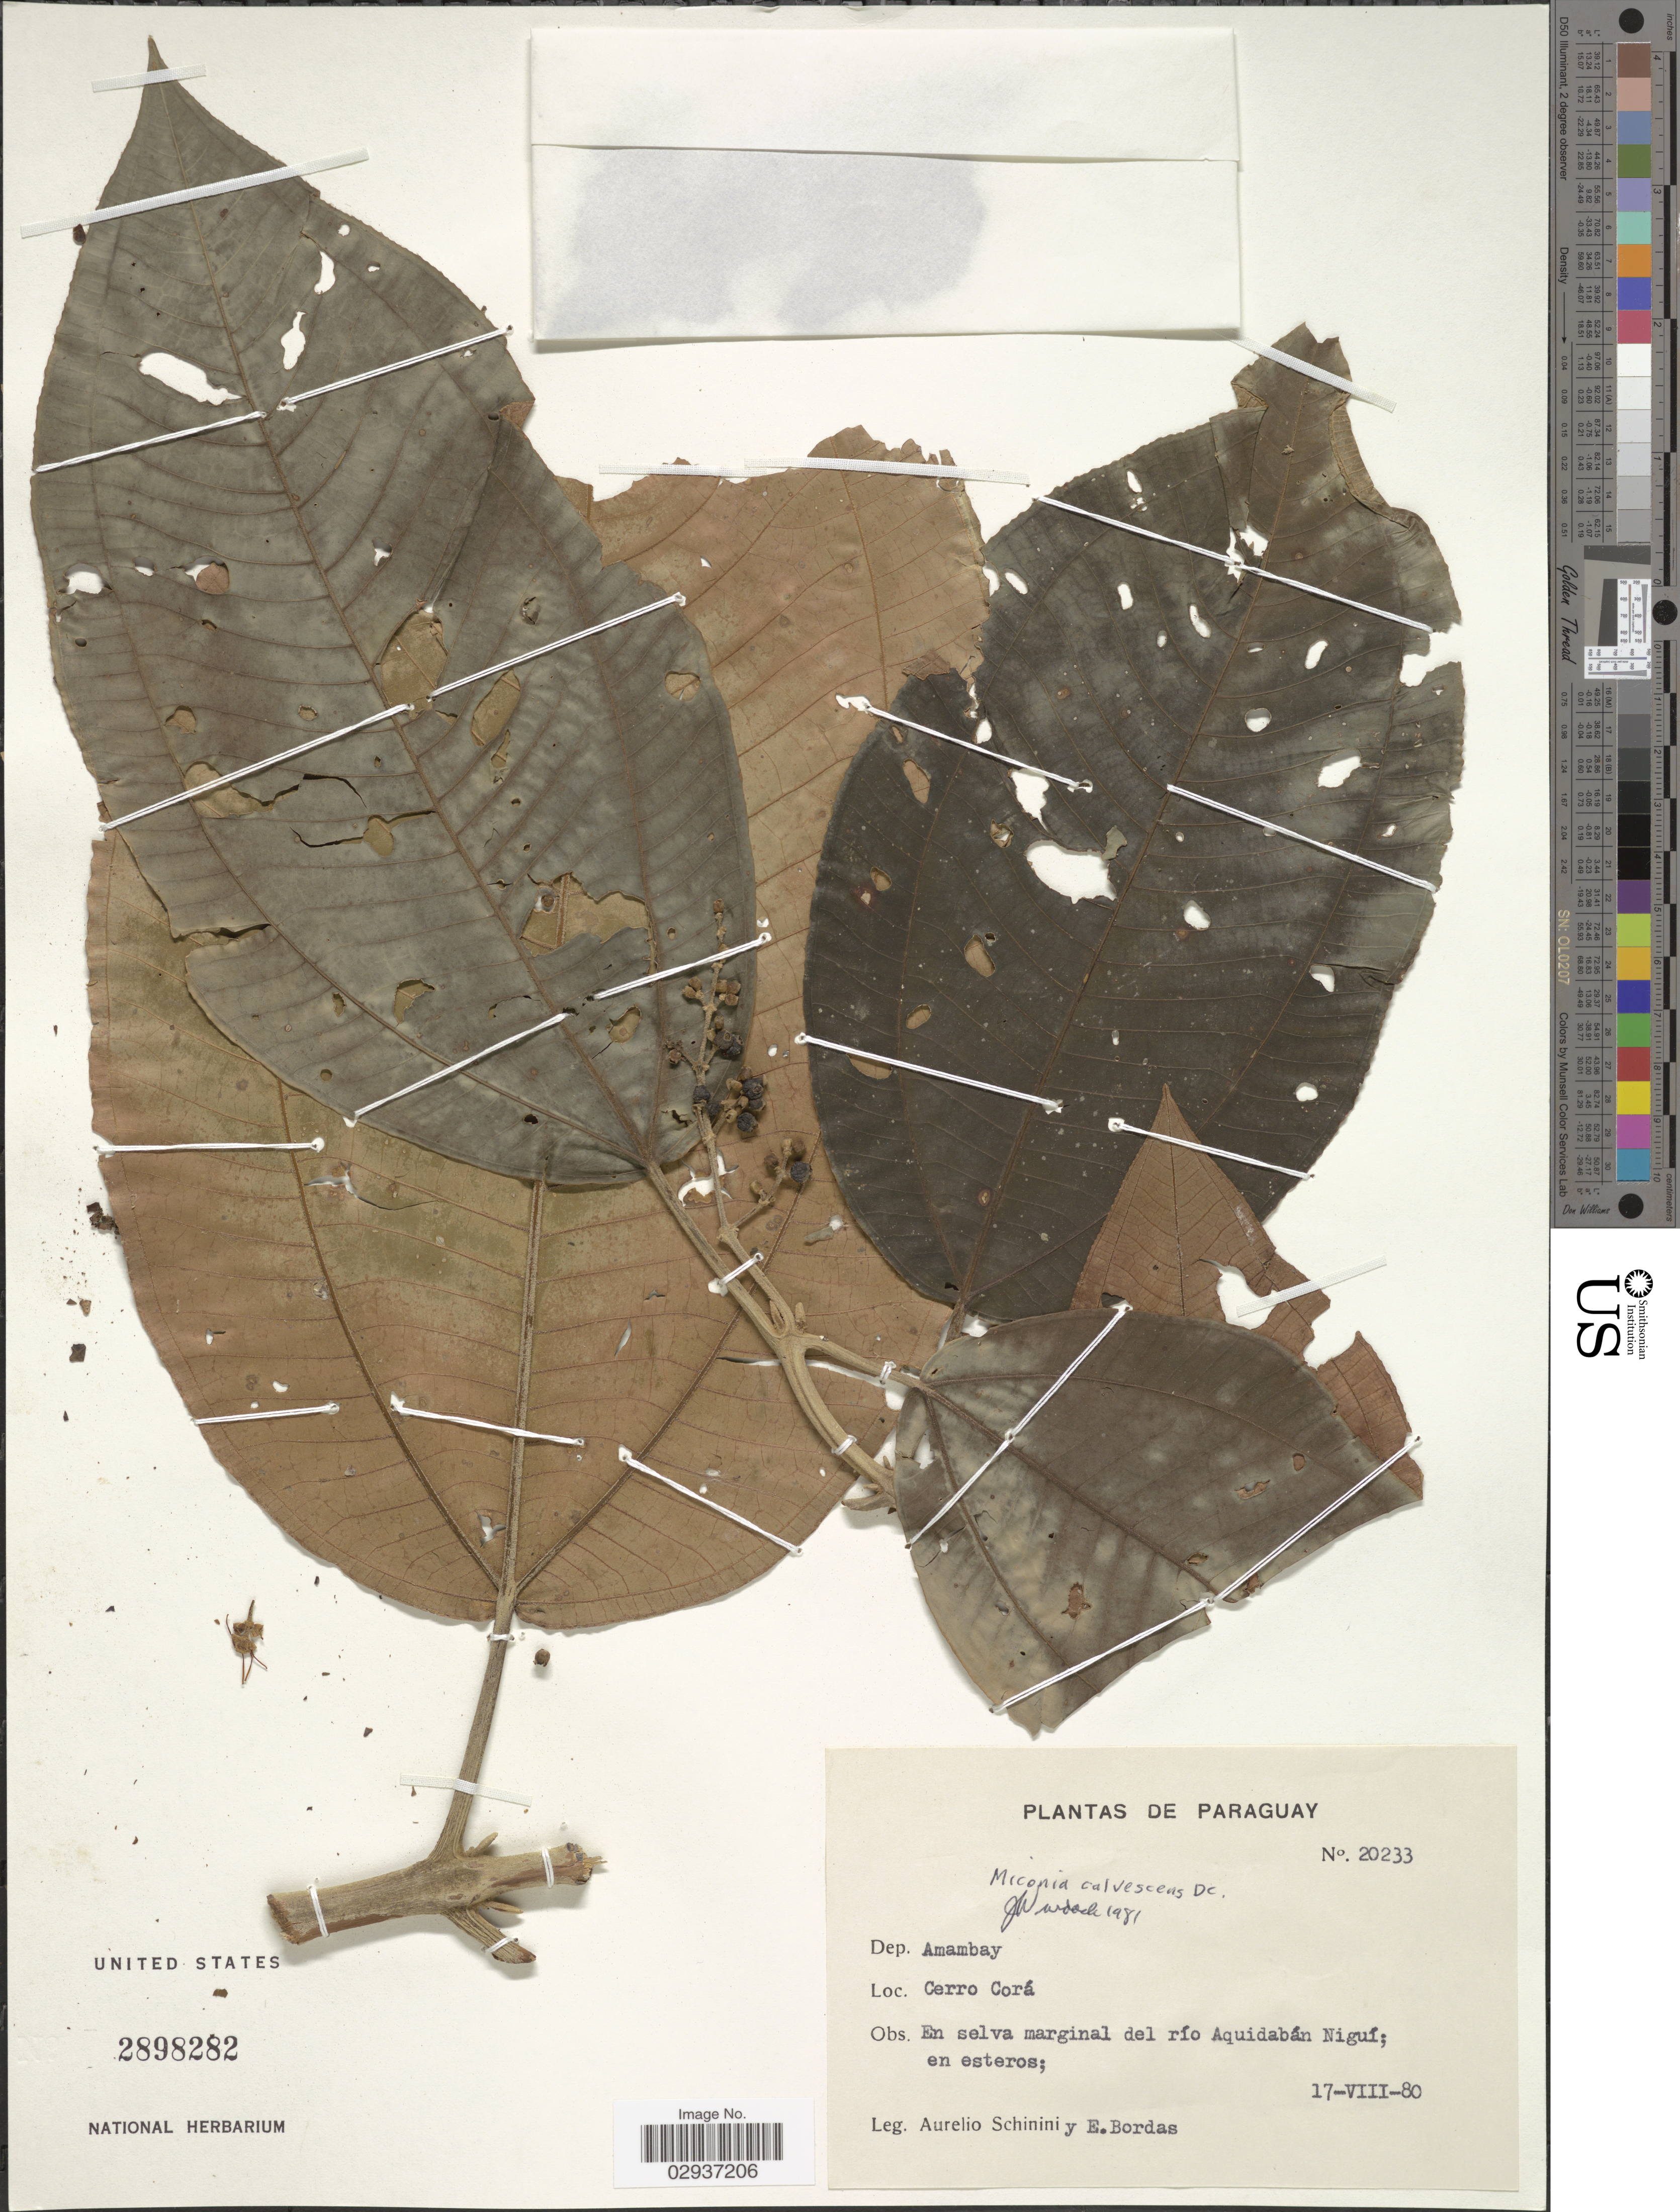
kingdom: Plantae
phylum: Tracheophyta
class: Magnoliopsida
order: Myrtales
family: Melastomataceae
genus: Miconia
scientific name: Miconia calvescens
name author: DC.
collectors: A. Schinini & E. Bordas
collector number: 20233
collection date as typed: Transcribed d/m/y: 17/8/80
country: Paraguay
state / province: Amambay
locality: Dep. Amambay. Cerro Corá. En selva marginal del río Aquidabán Niguí; en esteros.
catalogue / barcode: US 2898282